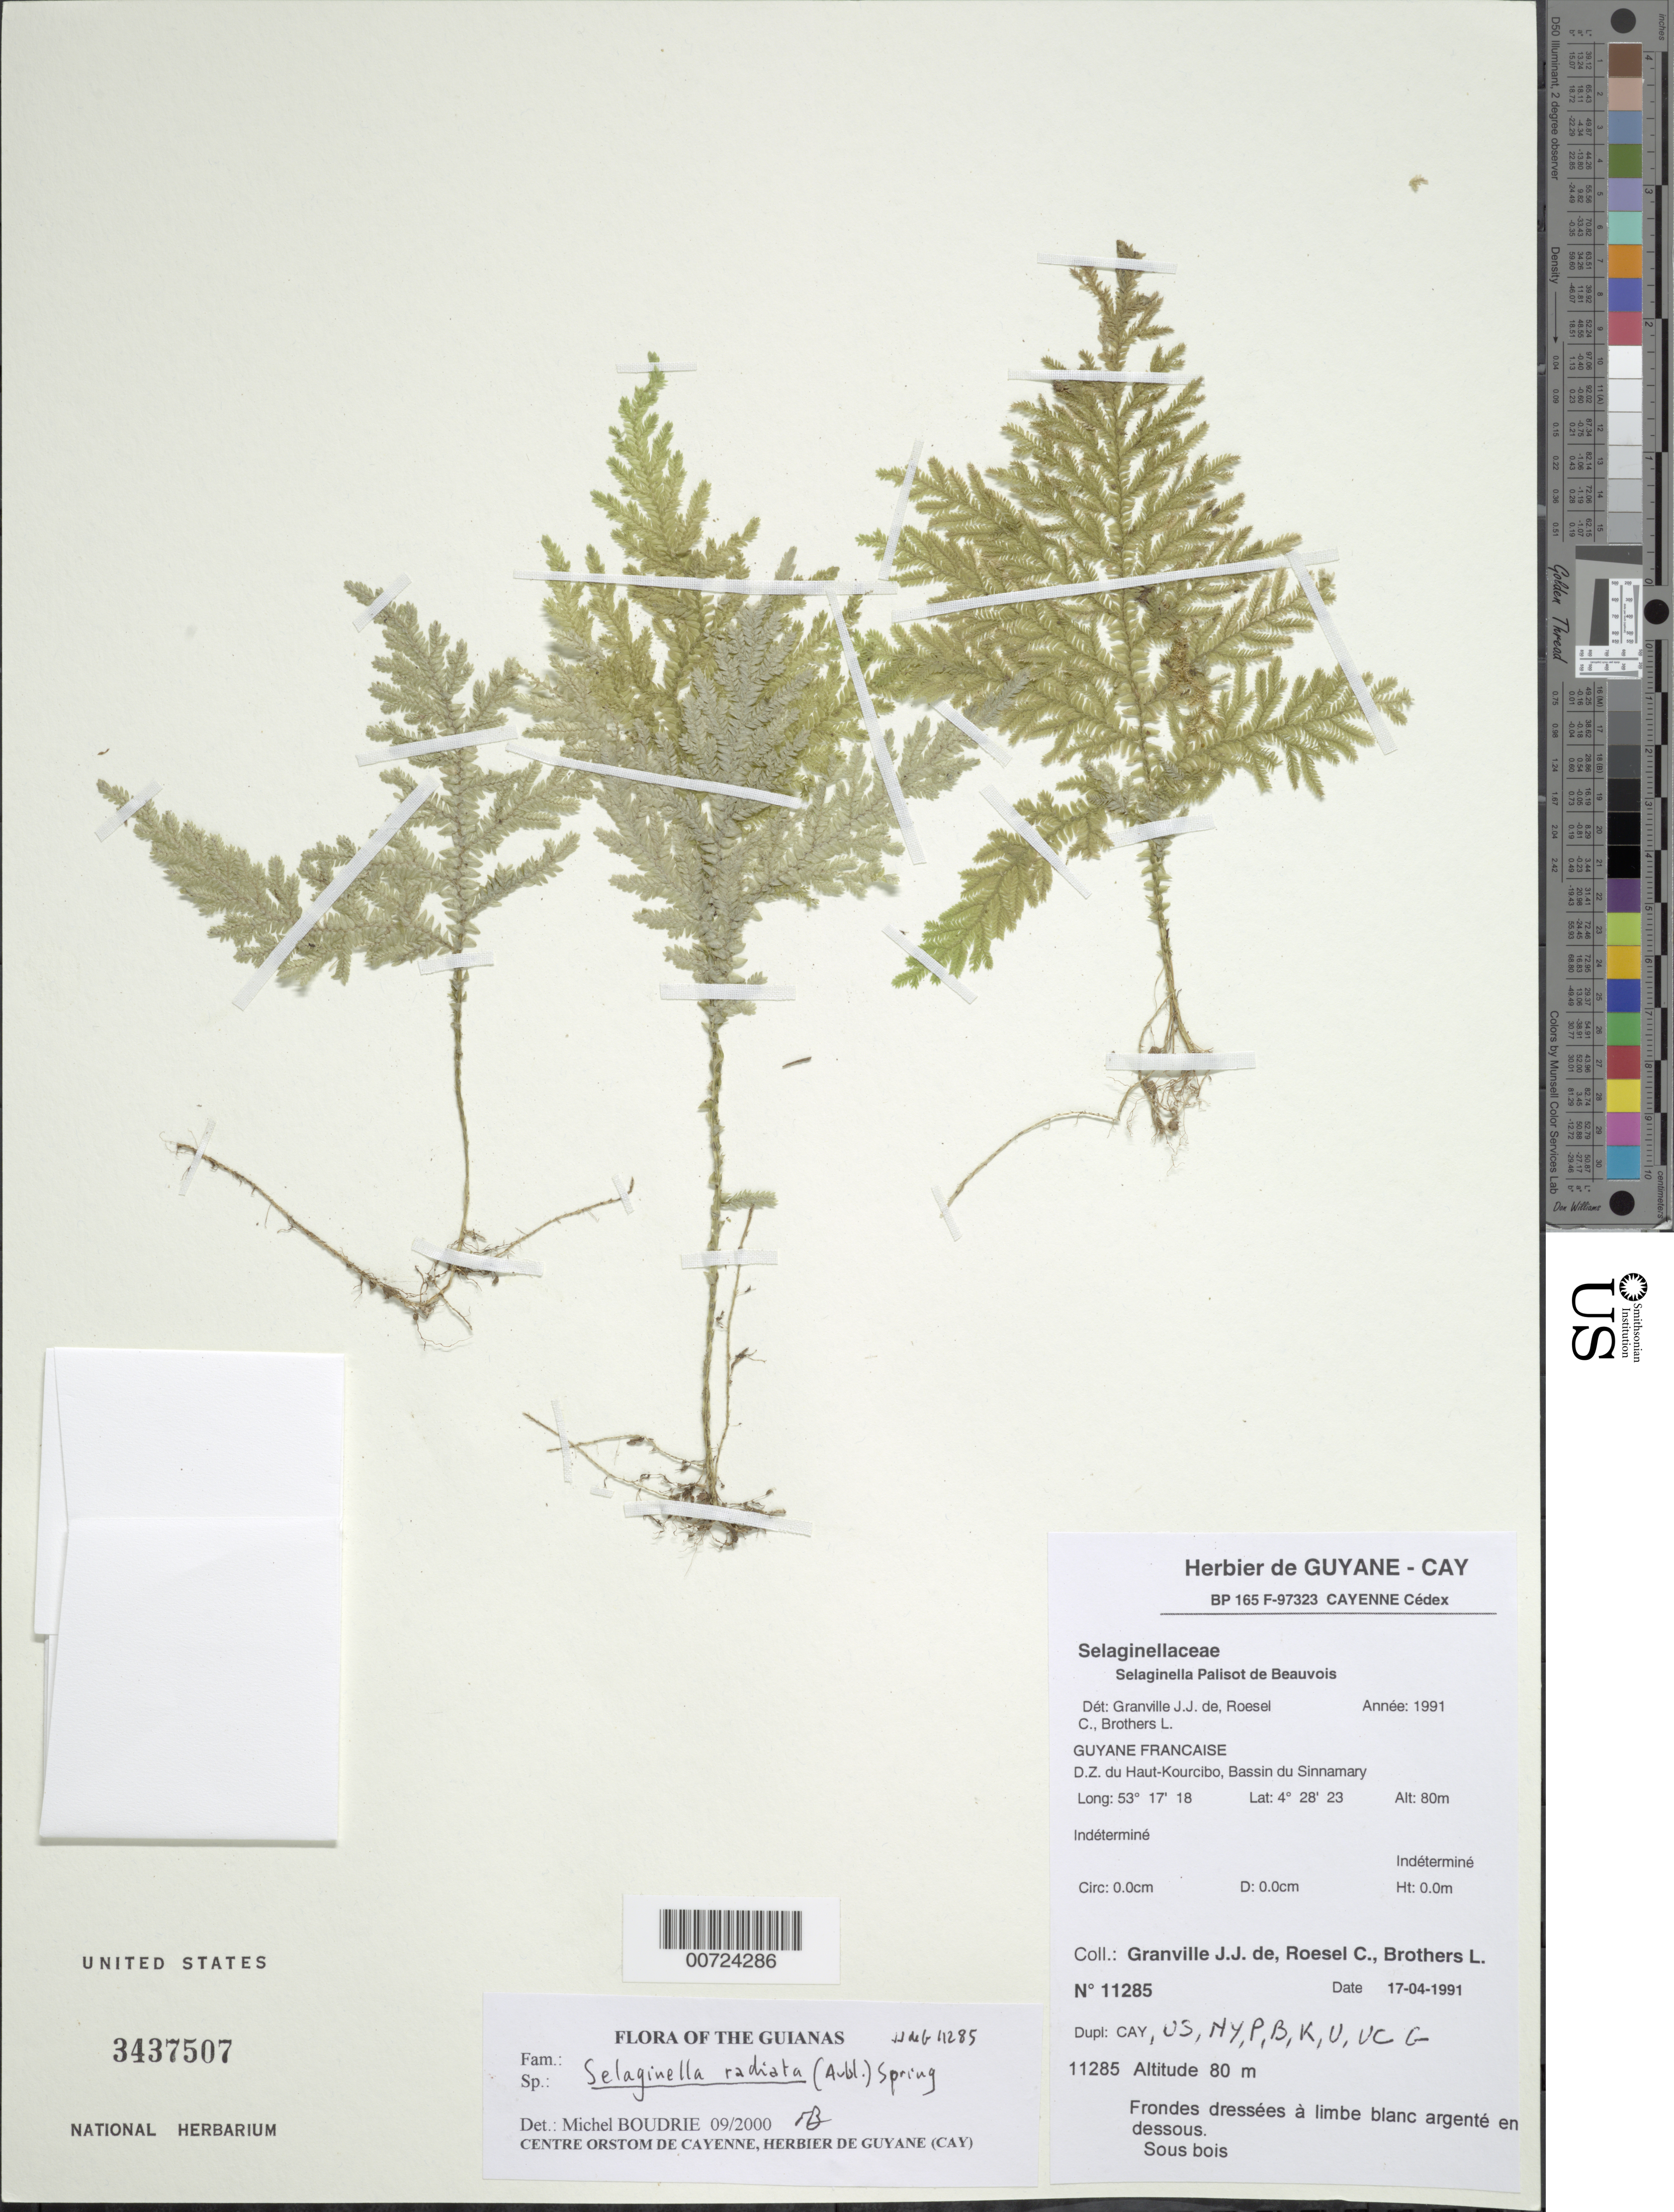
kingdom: Plantae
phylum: Tracheophyta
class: Lycopodiopsida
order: Selaginellales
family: Selaginellaceae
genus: Selaginella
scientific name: Selaginella radiata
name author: (Aubl.) Spring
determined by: Boudrie, M.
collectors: J.-J. de Granville, C. S. Roesel & L. Brothers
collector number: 11285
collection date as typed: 17-Apr-91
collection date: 1991-04-17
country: French Guiana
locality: D.Z. du Haut-Kourcibo, Bassin du Sinnamary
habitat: Understory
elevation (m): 80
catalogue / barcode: US 3437507